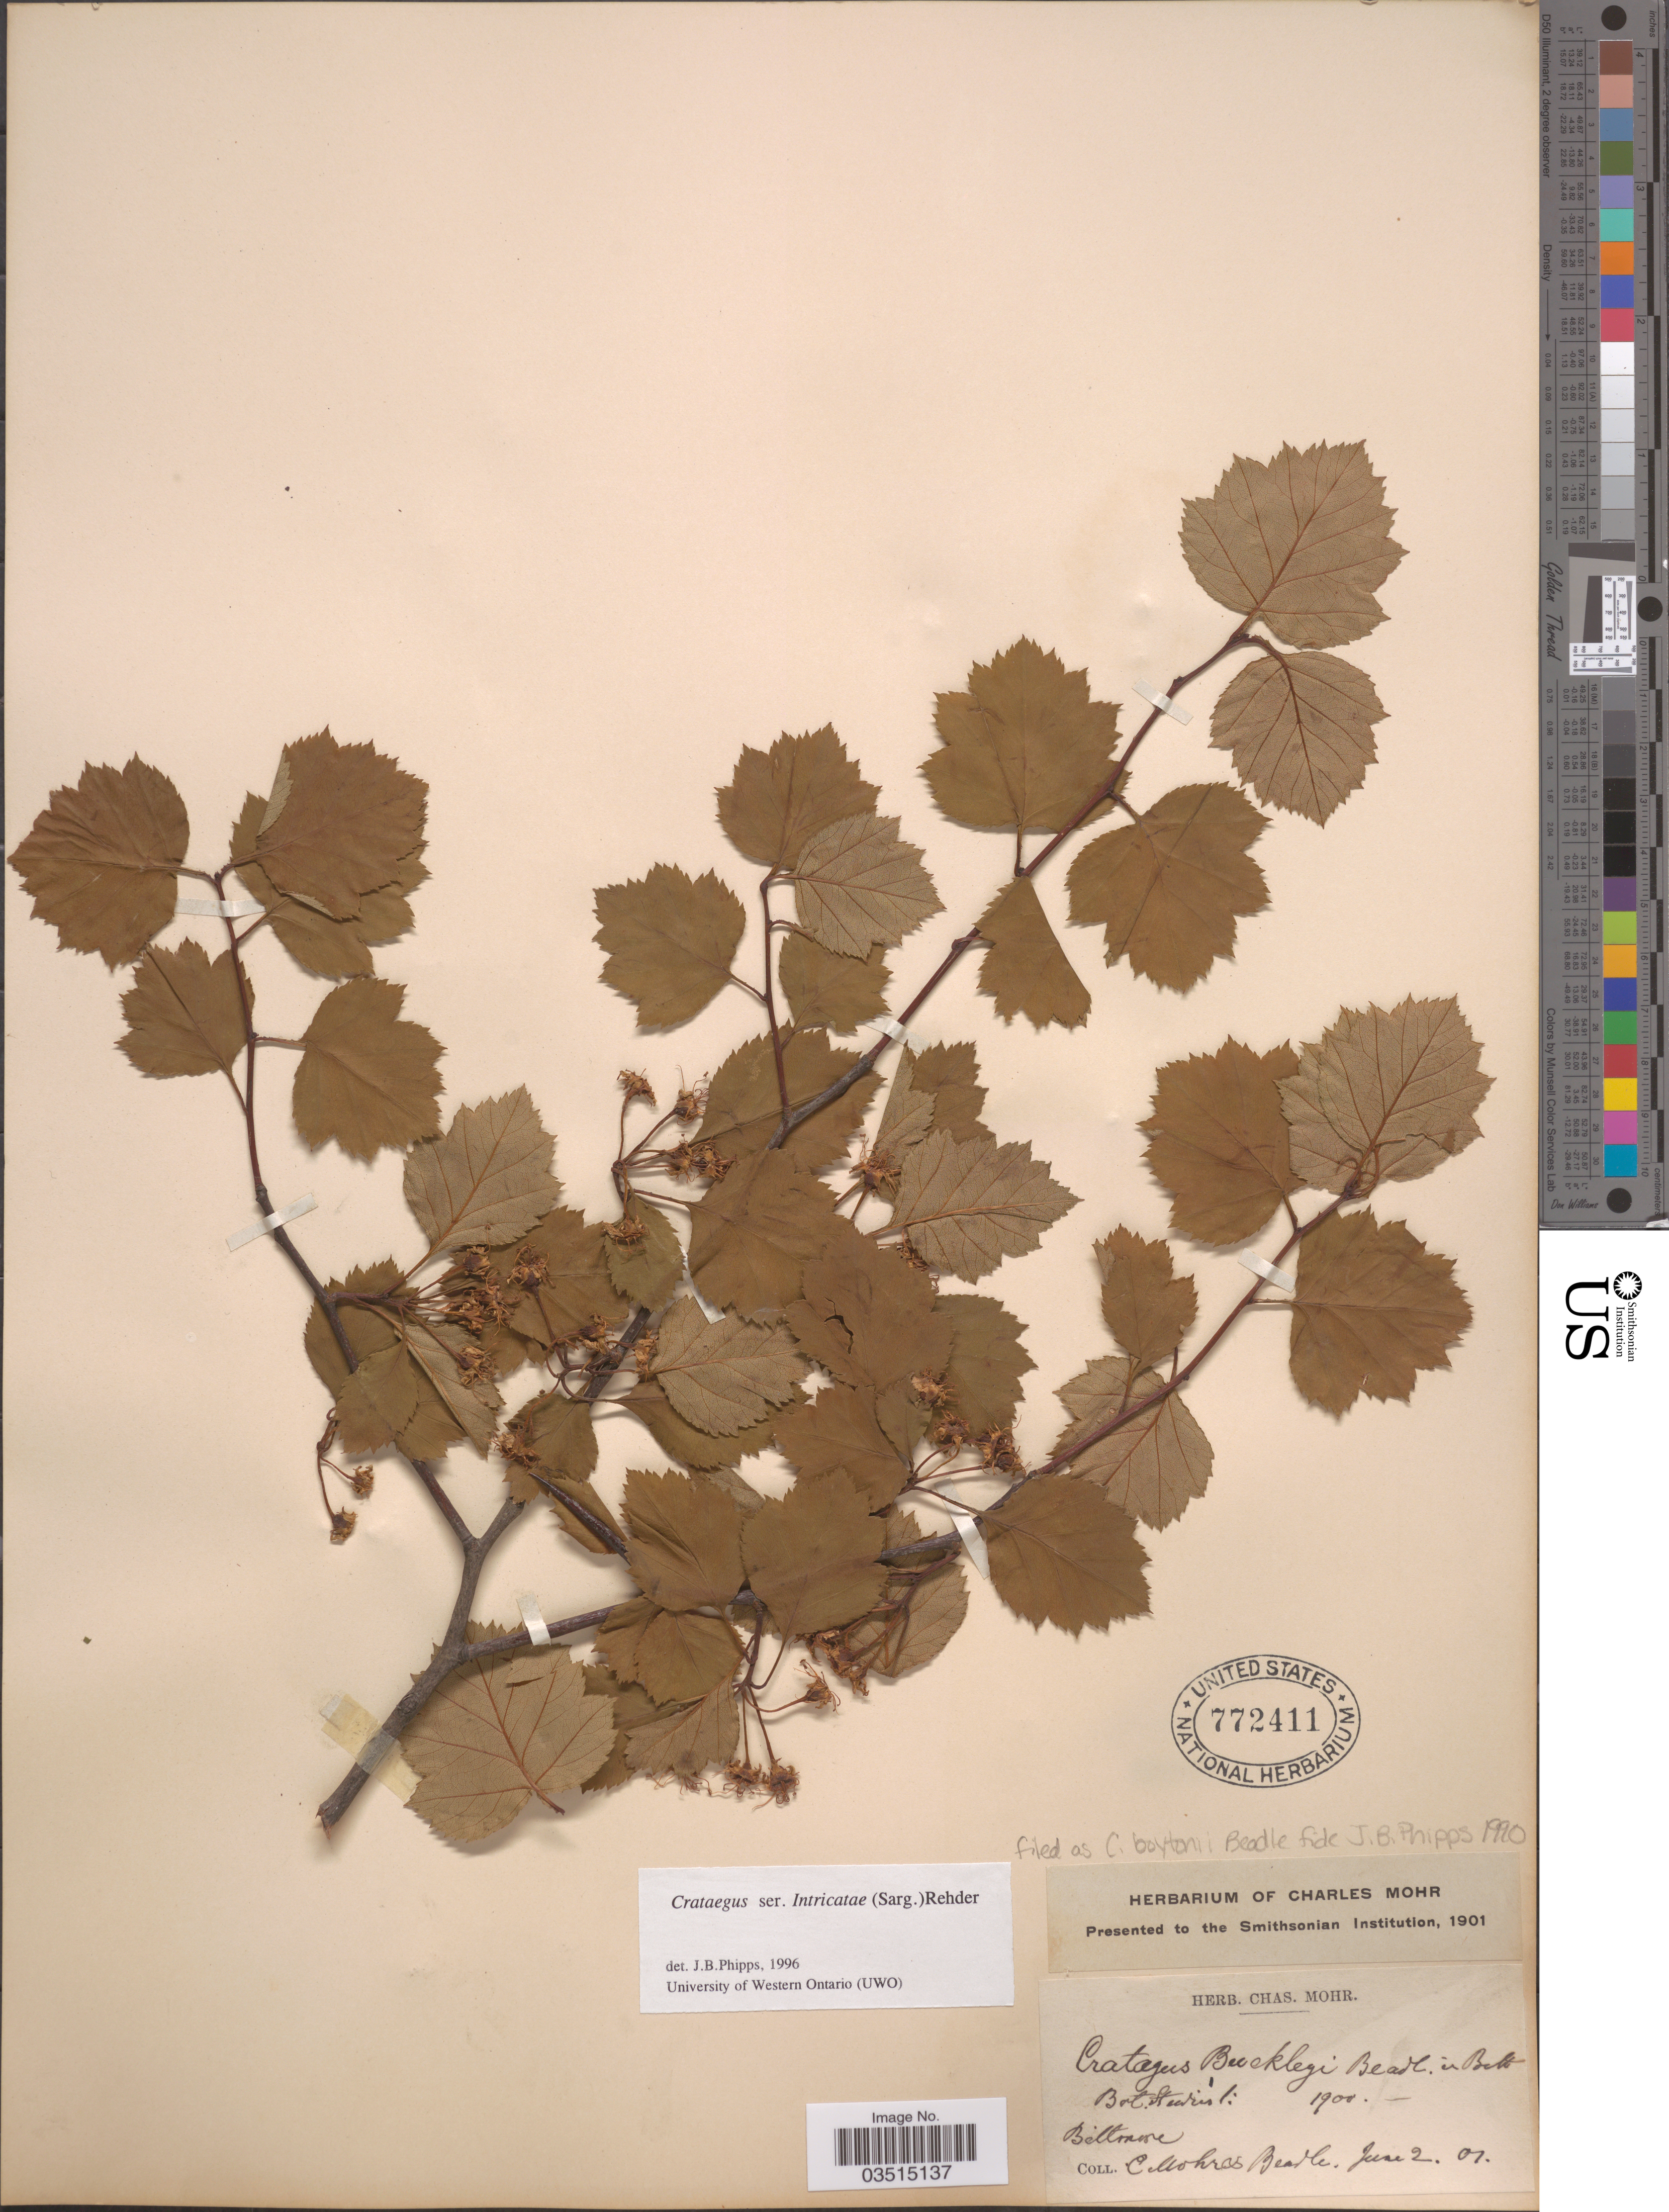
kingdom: Plantae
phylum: Tracheophyta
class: Magnoliopsida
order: Rosales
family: Rosaceae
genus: Crataegus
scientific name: Crataegus intricata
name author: Lange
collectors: Mohr, C. T. (herbarium) & Beadle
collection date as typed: Transcribed d/m/y: 2/6/1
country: United States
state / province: North Carolina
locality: Biltmore.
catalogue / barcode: US 772411